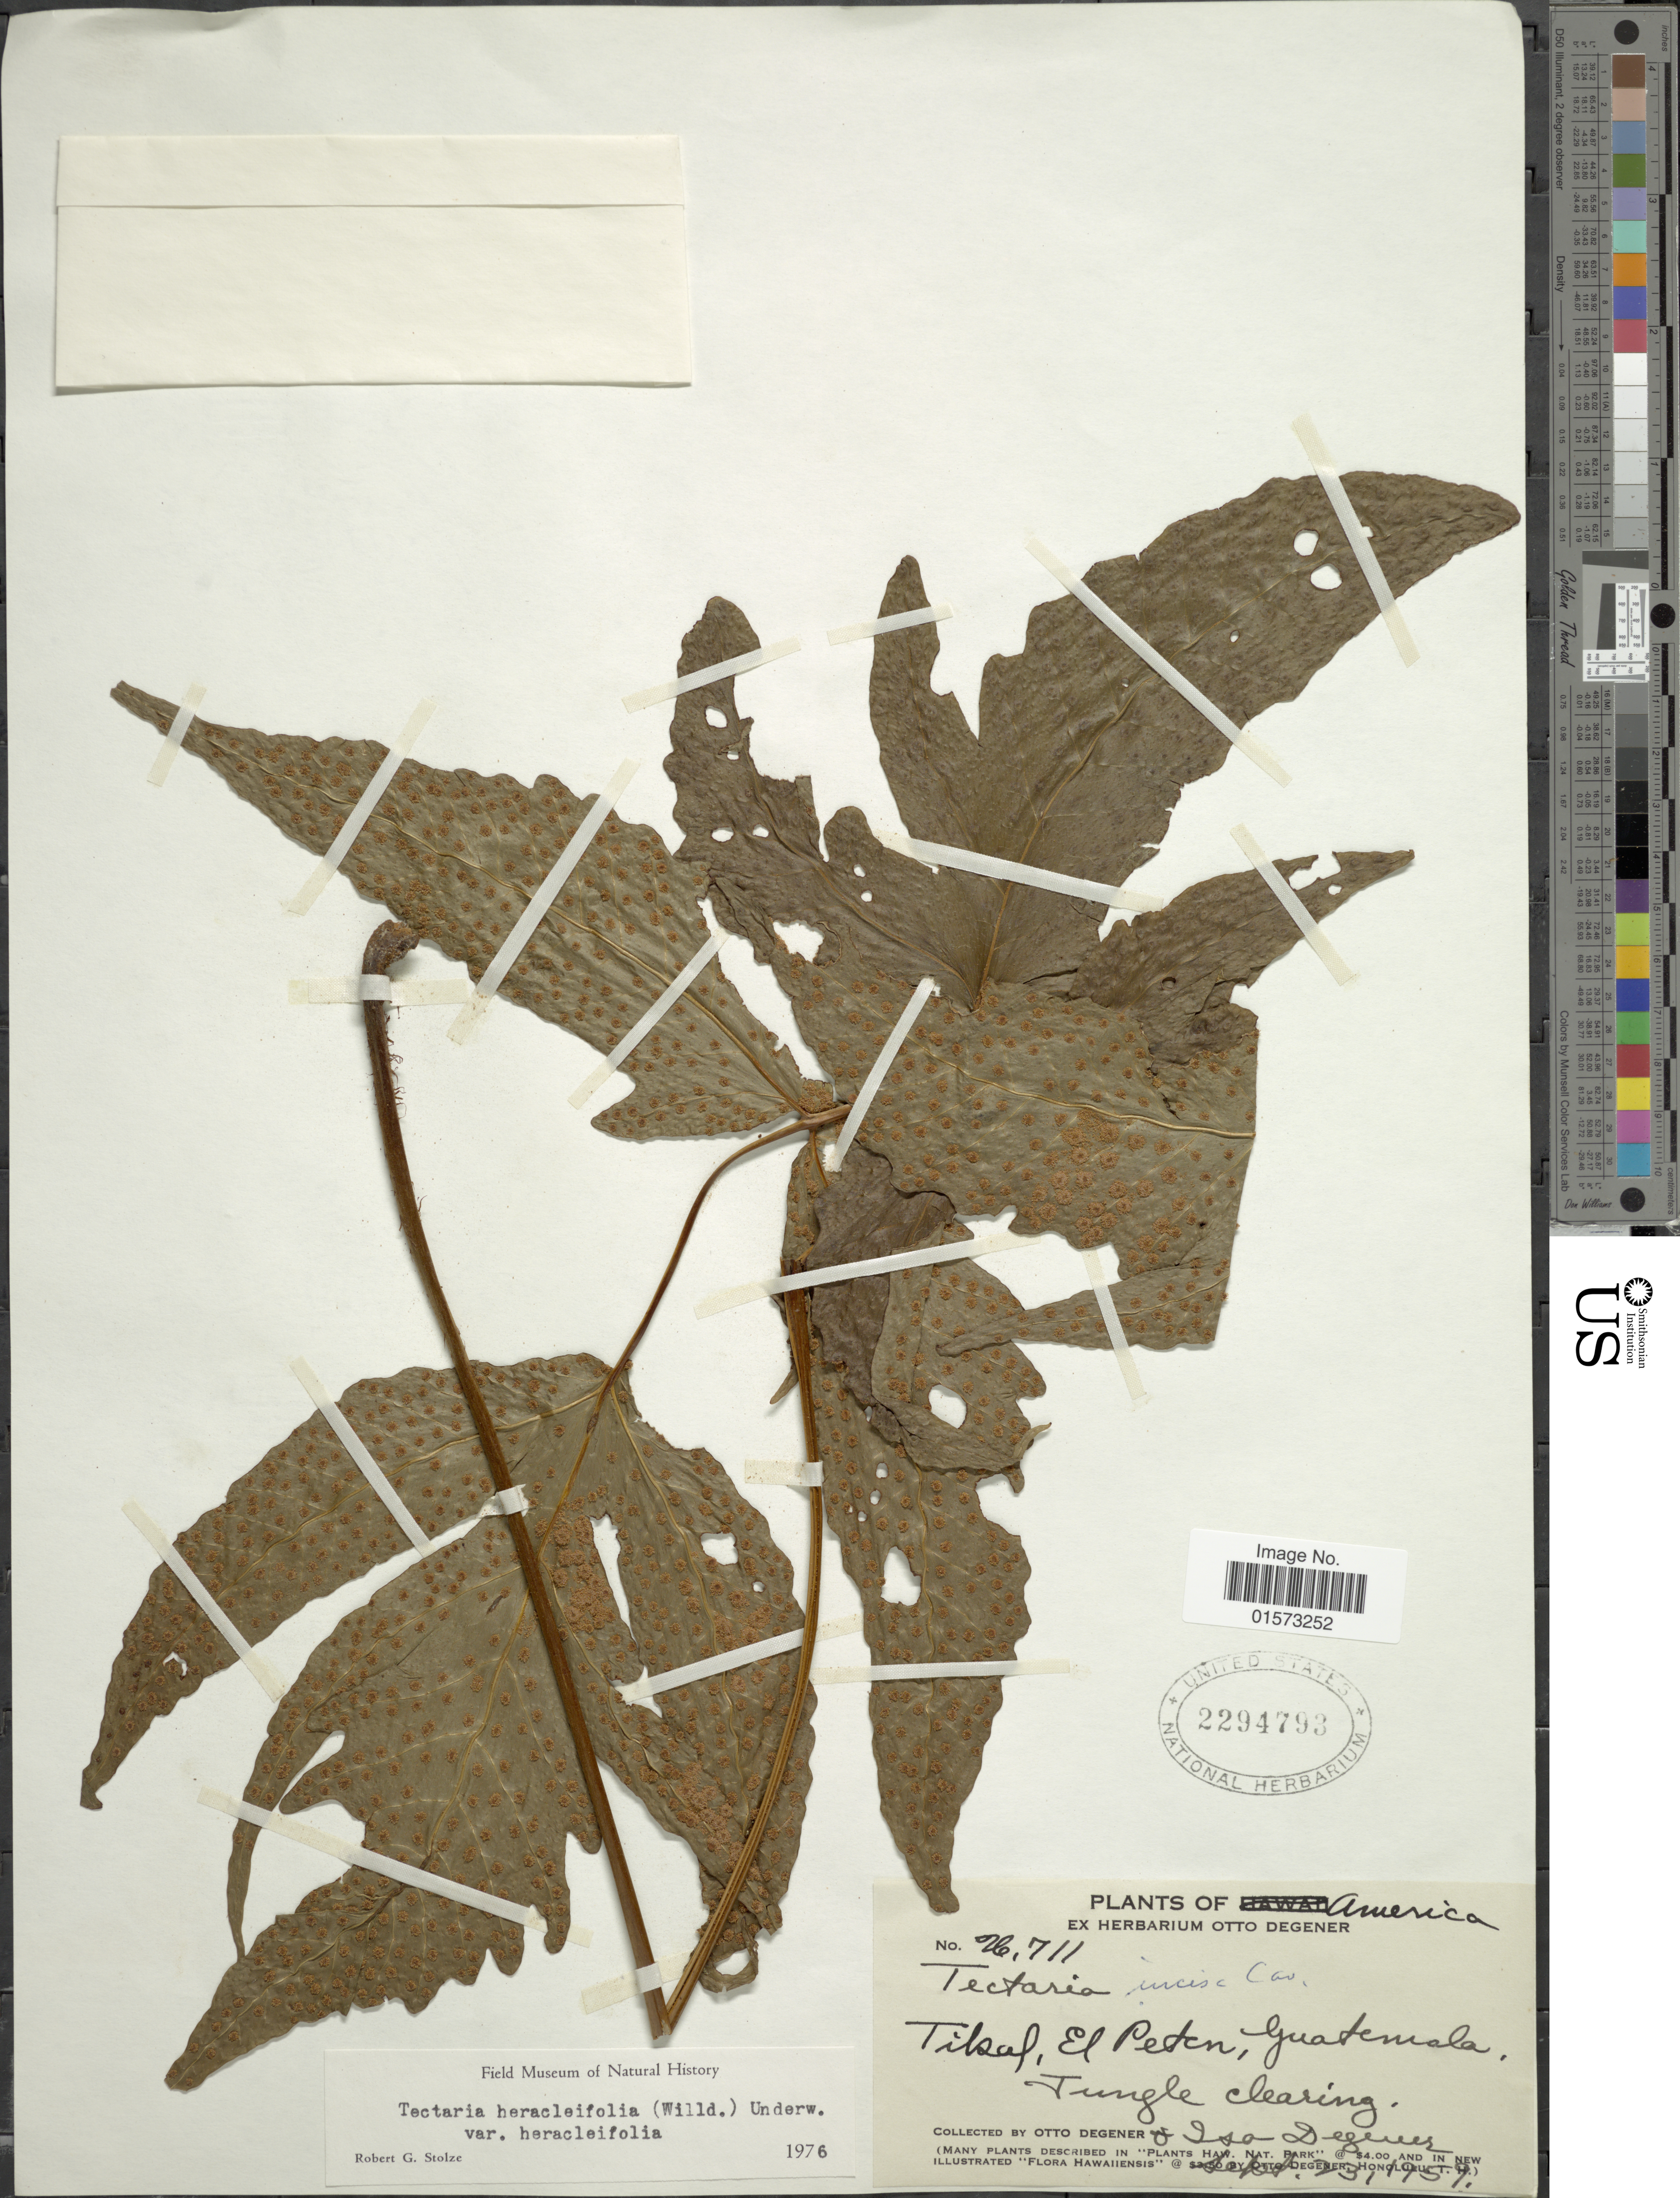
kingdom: Plantae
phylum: Tracheophyta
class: Polypodiopsida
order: Polypodiales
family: Tectariaceae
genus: Tectaria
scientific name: Tectaria heracleifolia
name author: (Willd.) Underw.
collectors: O. Degener & I. Degener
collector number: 26711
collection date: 1951-09-23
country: Guatemala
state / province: El Petén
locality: Tikal, El Peten, Guatemala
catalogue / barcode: US 2294793